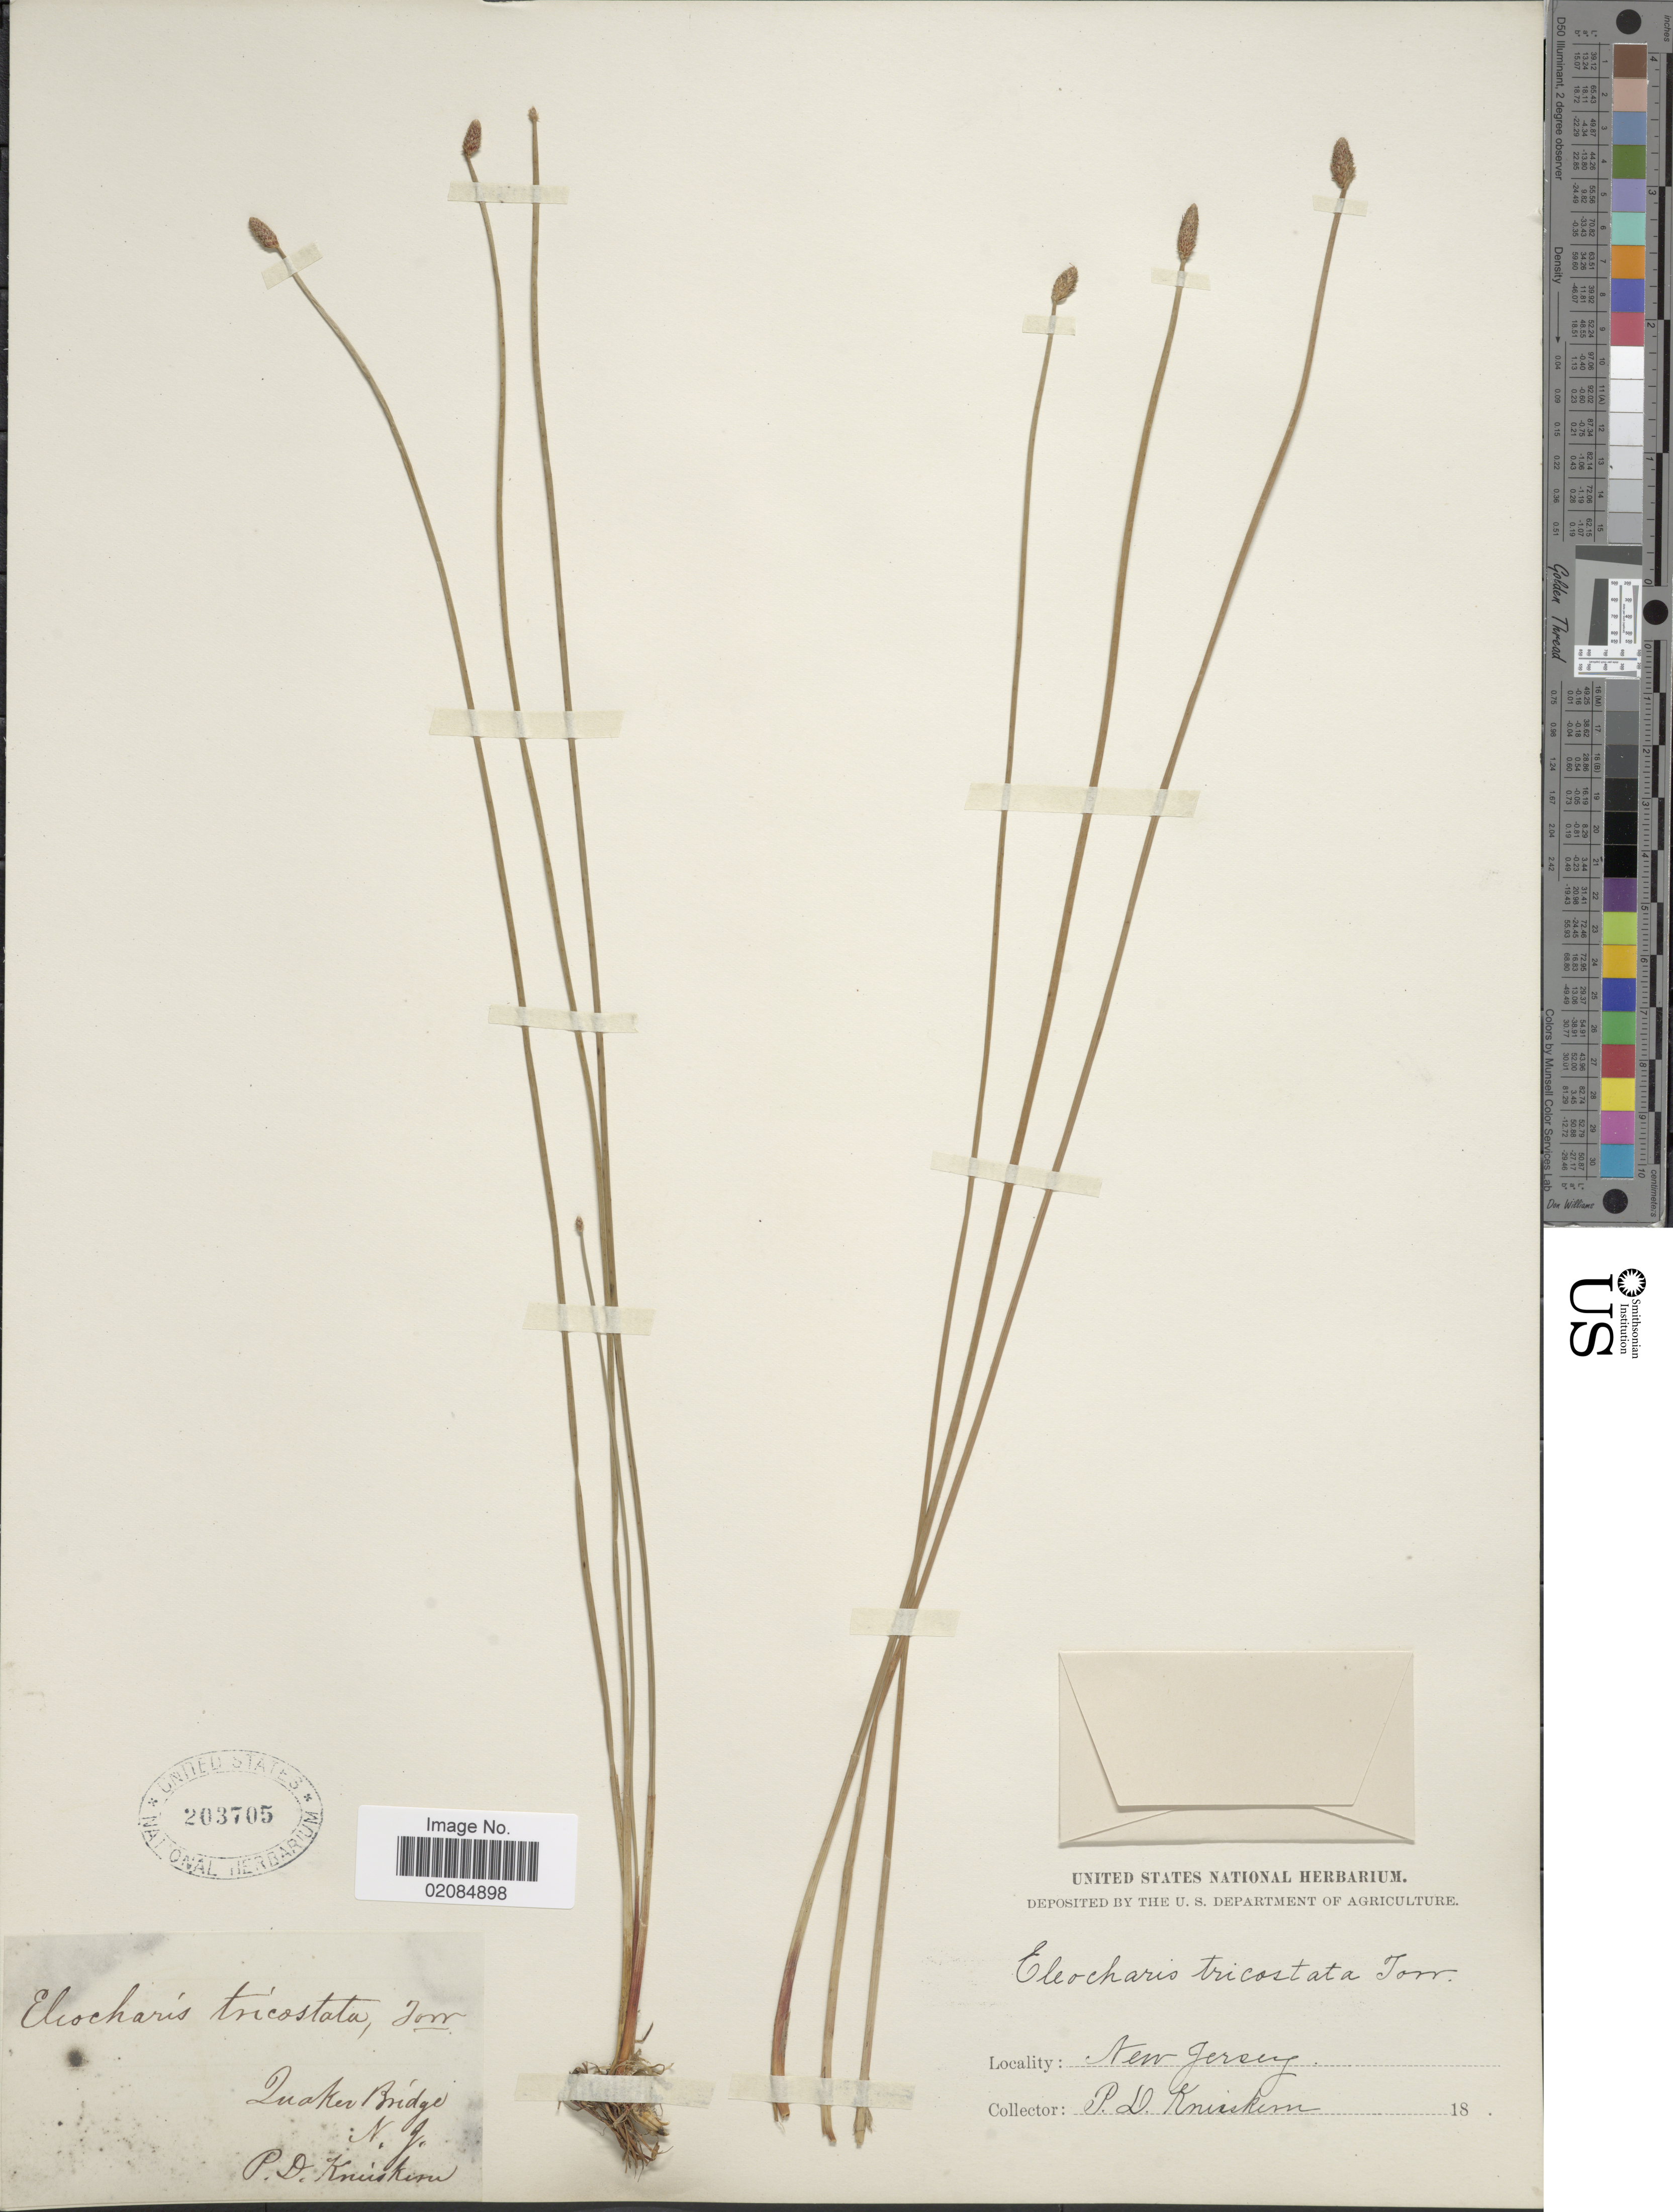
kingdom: Plantae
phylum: Tracheophyta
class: Liliopsida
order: Poales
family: Cyperaceae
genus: Eleocharis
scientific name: Eleocharis tricostata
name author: Torr.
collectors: P. Kneiskern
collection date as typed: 18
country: United States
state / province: New Jersey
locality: Lucker Bridge, N. J.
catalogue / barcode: US 203705